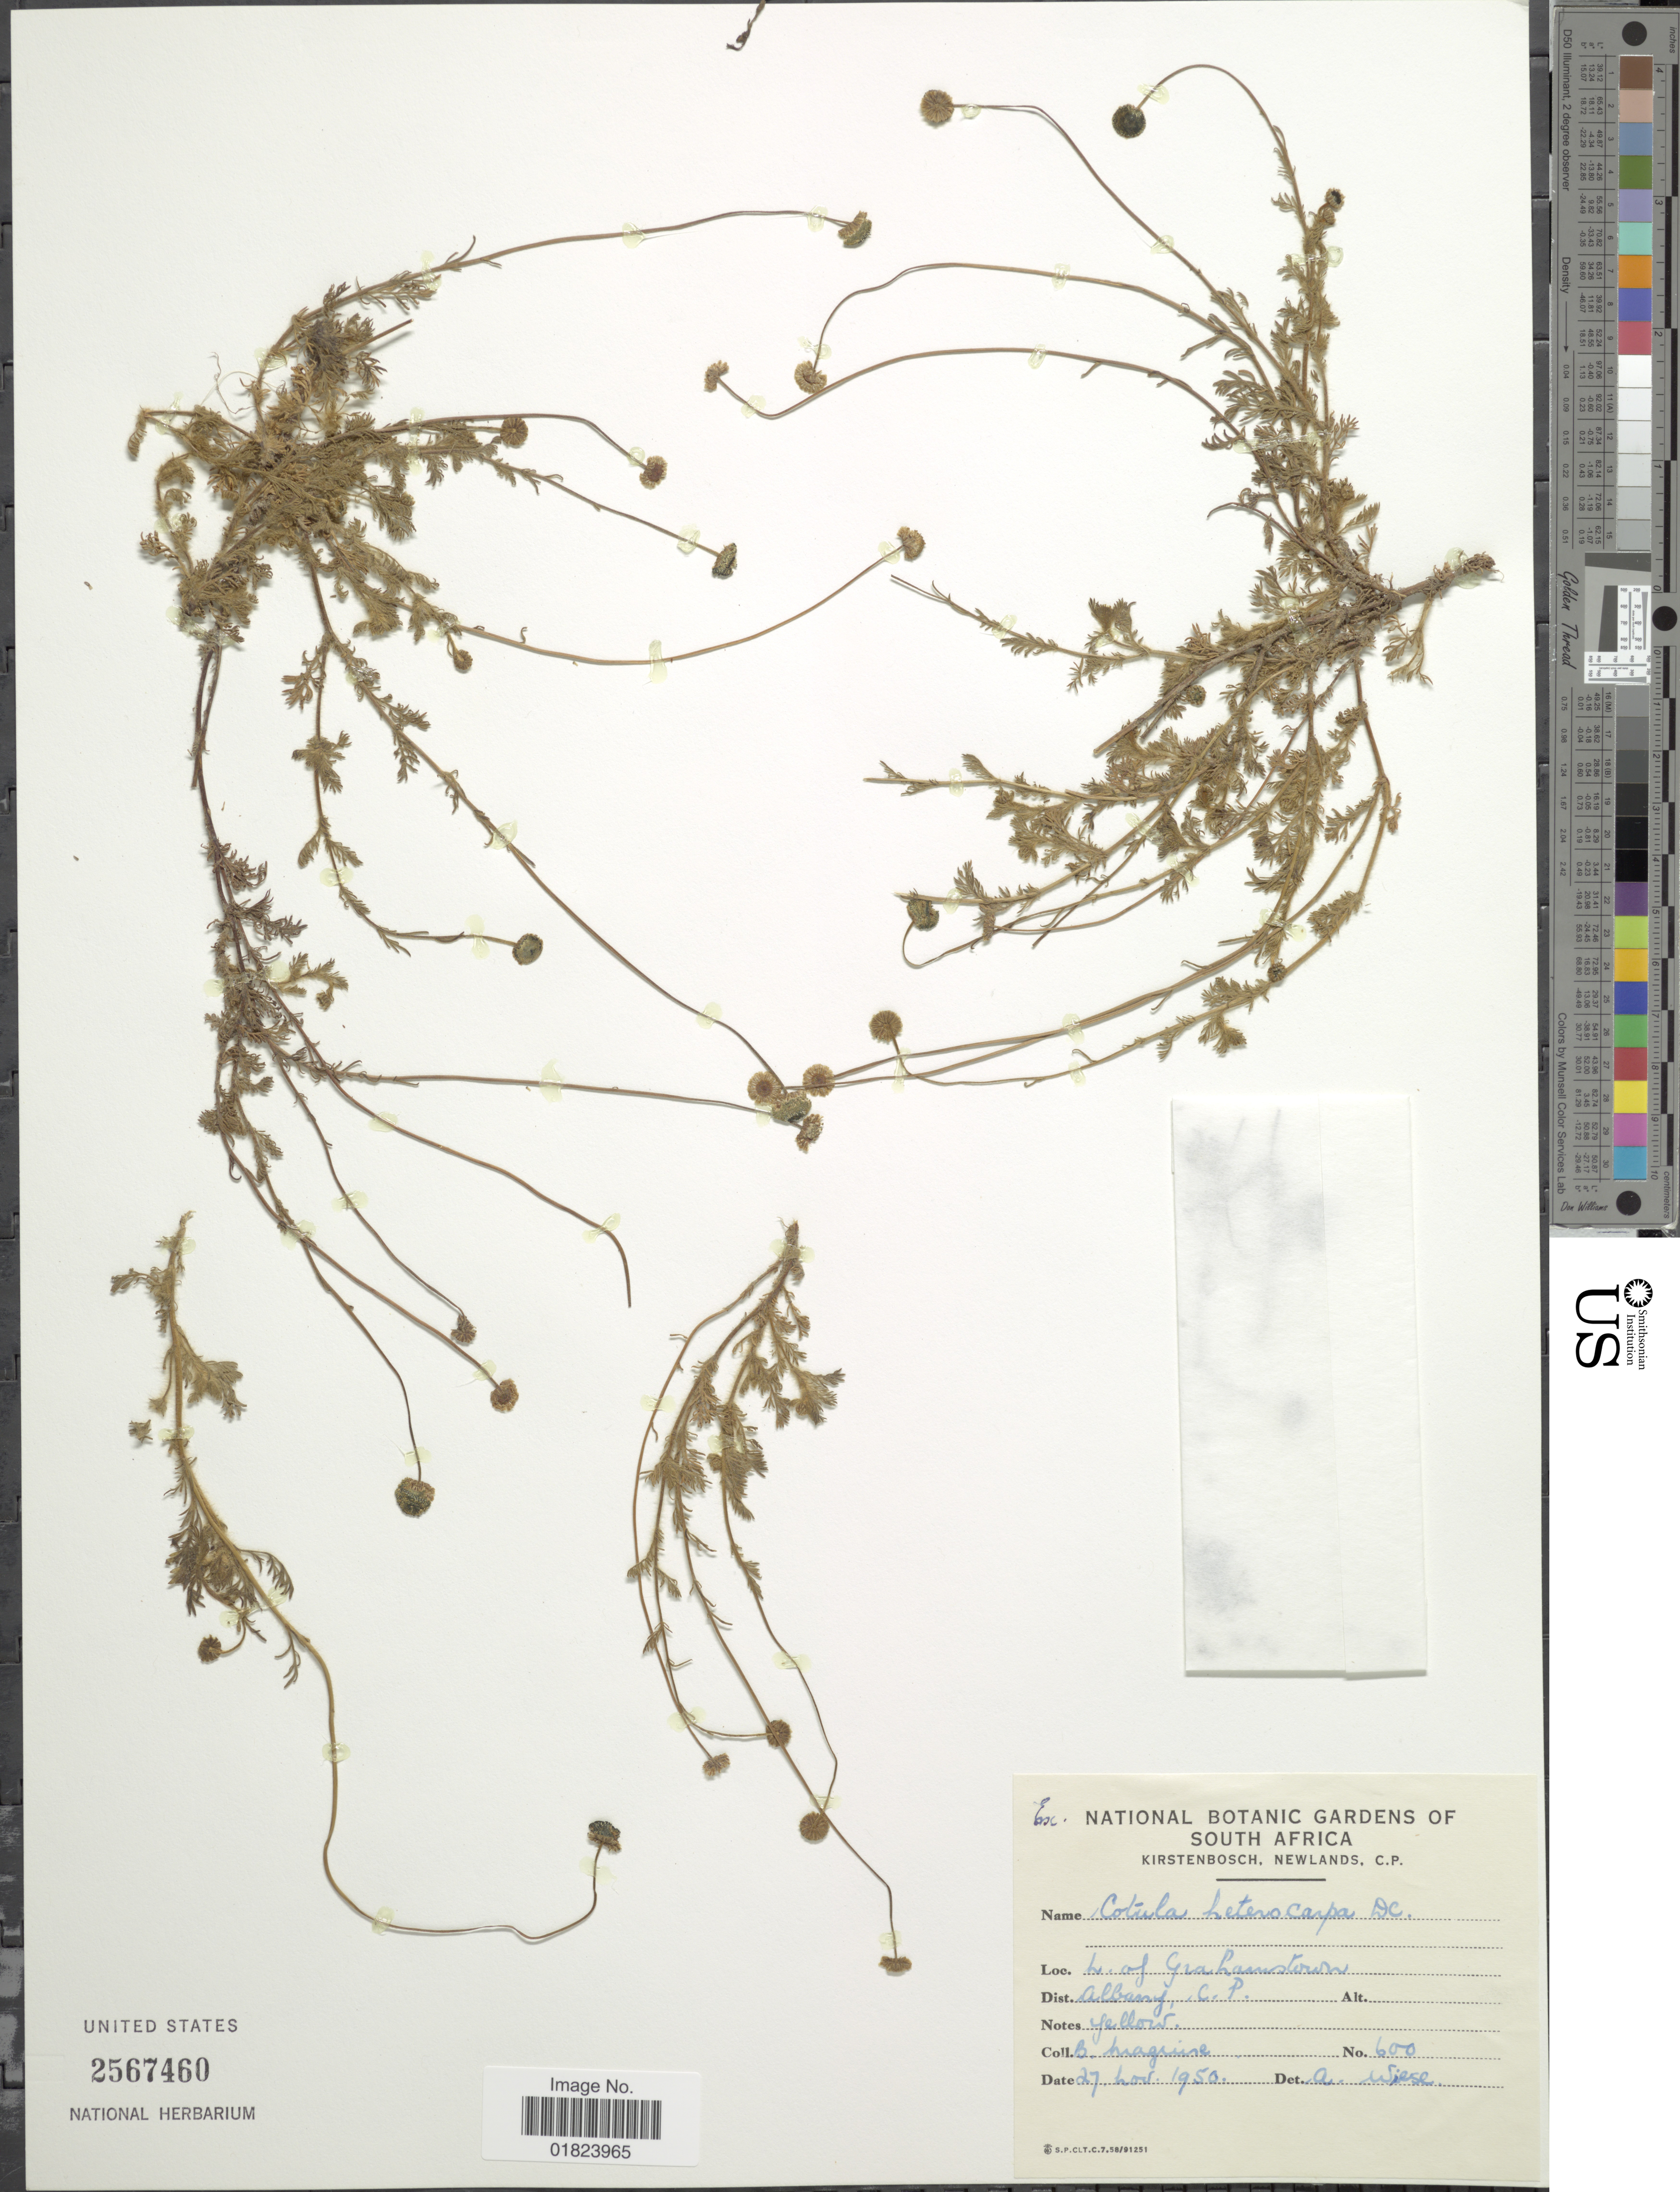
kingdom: Plantae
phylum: Tracheophyta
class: Magnoliopsida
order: Asterales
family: Asteraceae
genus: Cotula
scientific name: Cotula heterocarpa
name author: DC.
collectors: B. Maguire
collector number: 600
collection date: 1950-11-27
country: South Africa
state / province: Eastern Cape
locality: W. of Grahamstown, Dist. Albany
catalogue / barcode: US 2567460